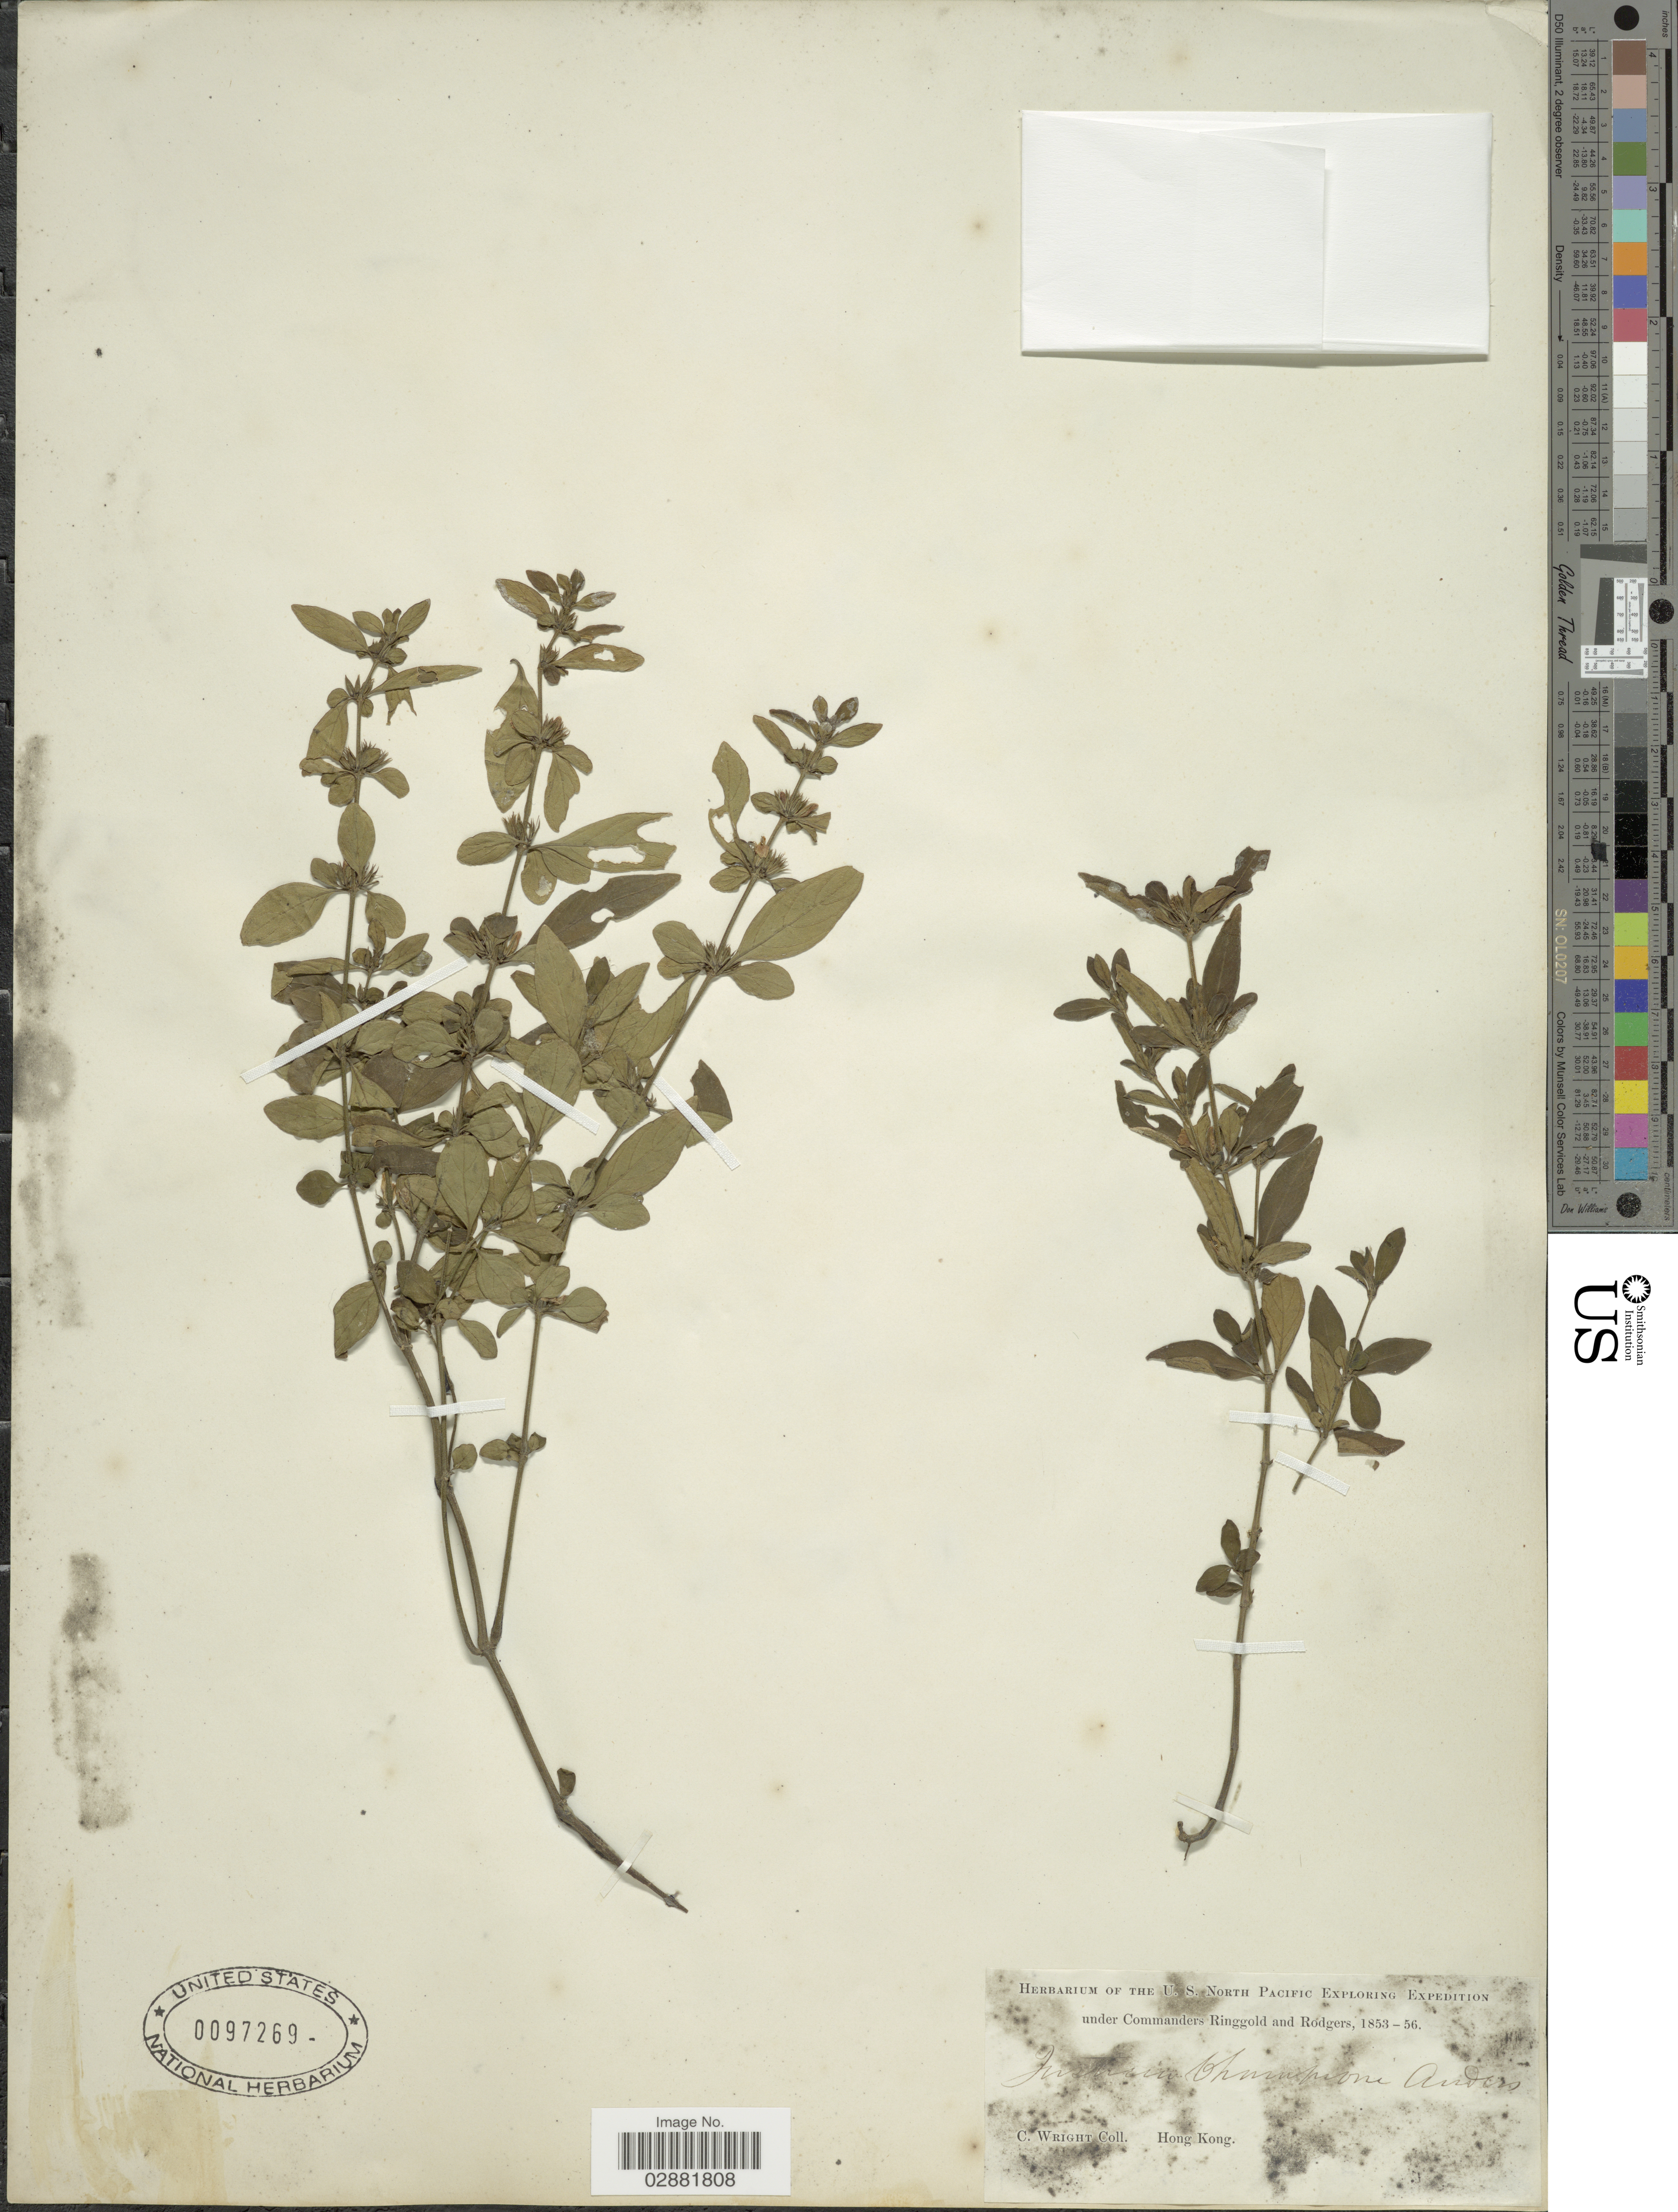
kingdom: Plantae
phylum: Tracheophyta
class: Magnoliopsida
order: Lamiales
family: Acanthaceae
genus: Justicia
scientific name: Justicia championii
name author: T. Anderson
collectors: C. Wright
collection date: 1853/1856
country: China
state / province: Hong Kong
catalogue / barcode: US 97269